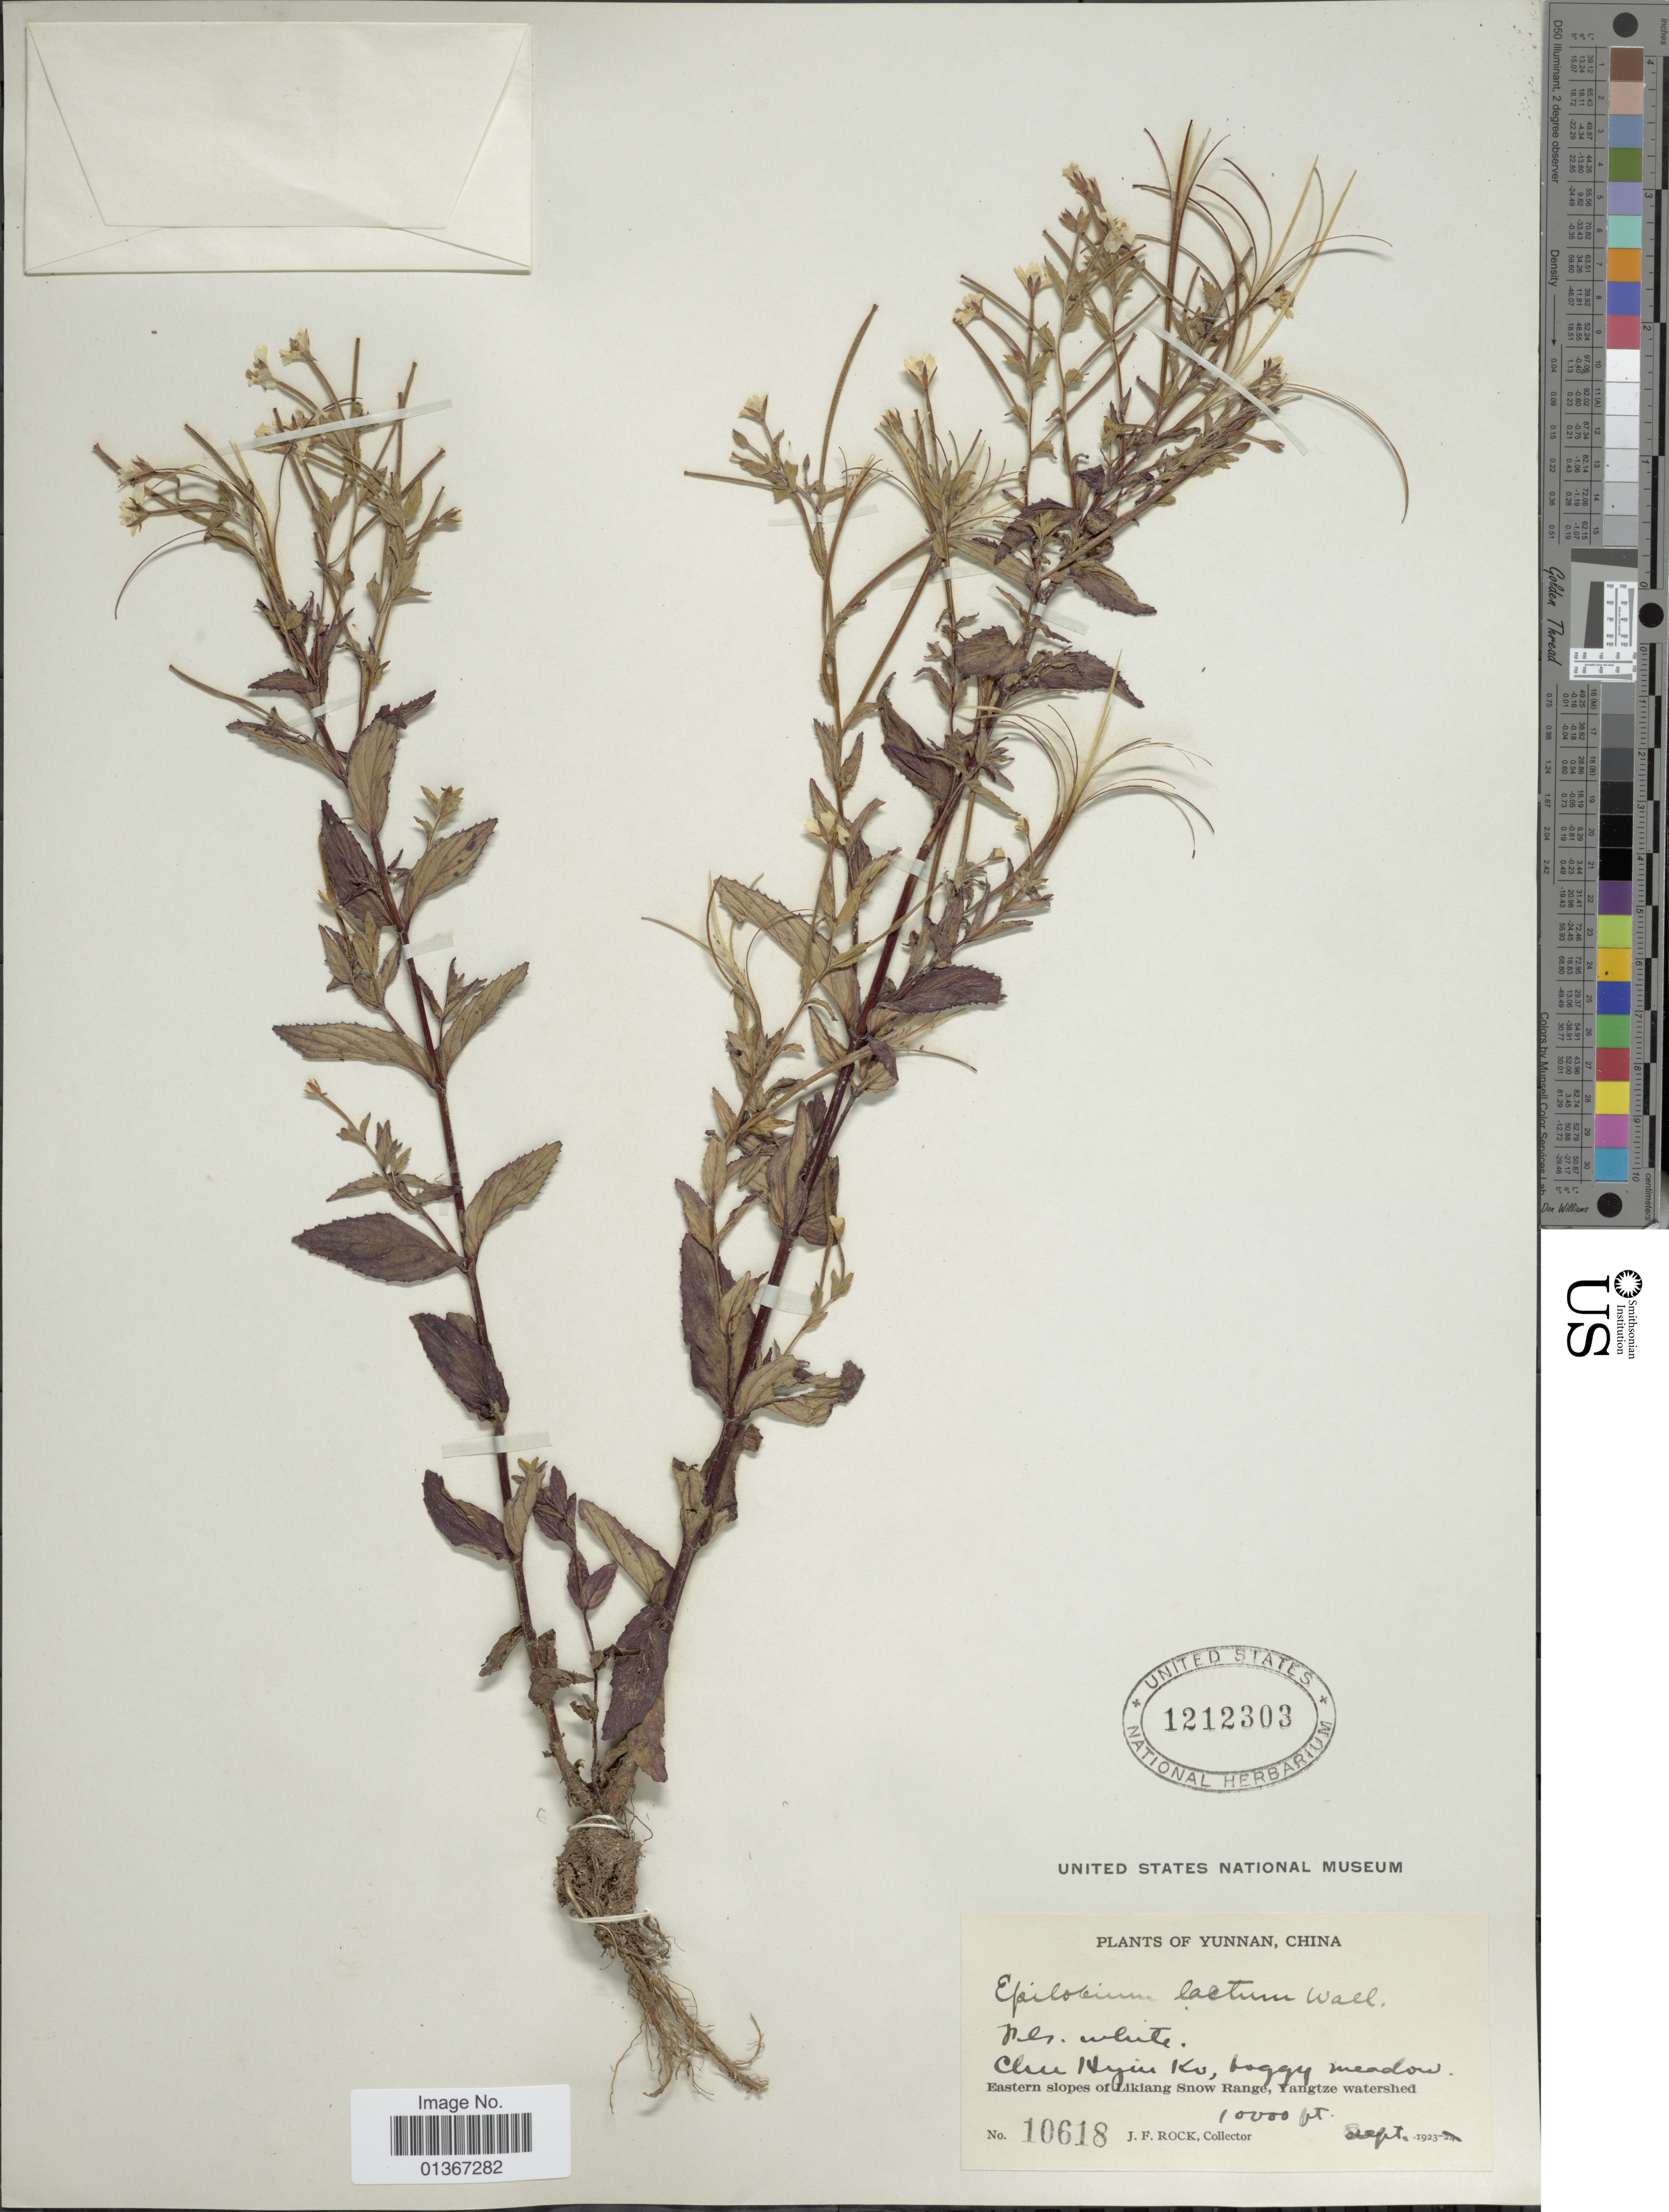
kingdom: Plantae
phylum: Tracheophyta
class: Magnoliopsida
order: Myrtales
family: Onagraceae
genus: Epilobium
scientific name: Epilobium amurense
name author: Hausskn.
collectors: J. Rock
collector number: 10618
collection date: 1923-09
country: China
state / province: Yunnan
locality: Chu Hyiu Ko, boggy meadow. Eastern slopes of Likiang Snow Range, Yangtze watershed.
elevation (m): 3048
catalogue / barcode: US 1212303